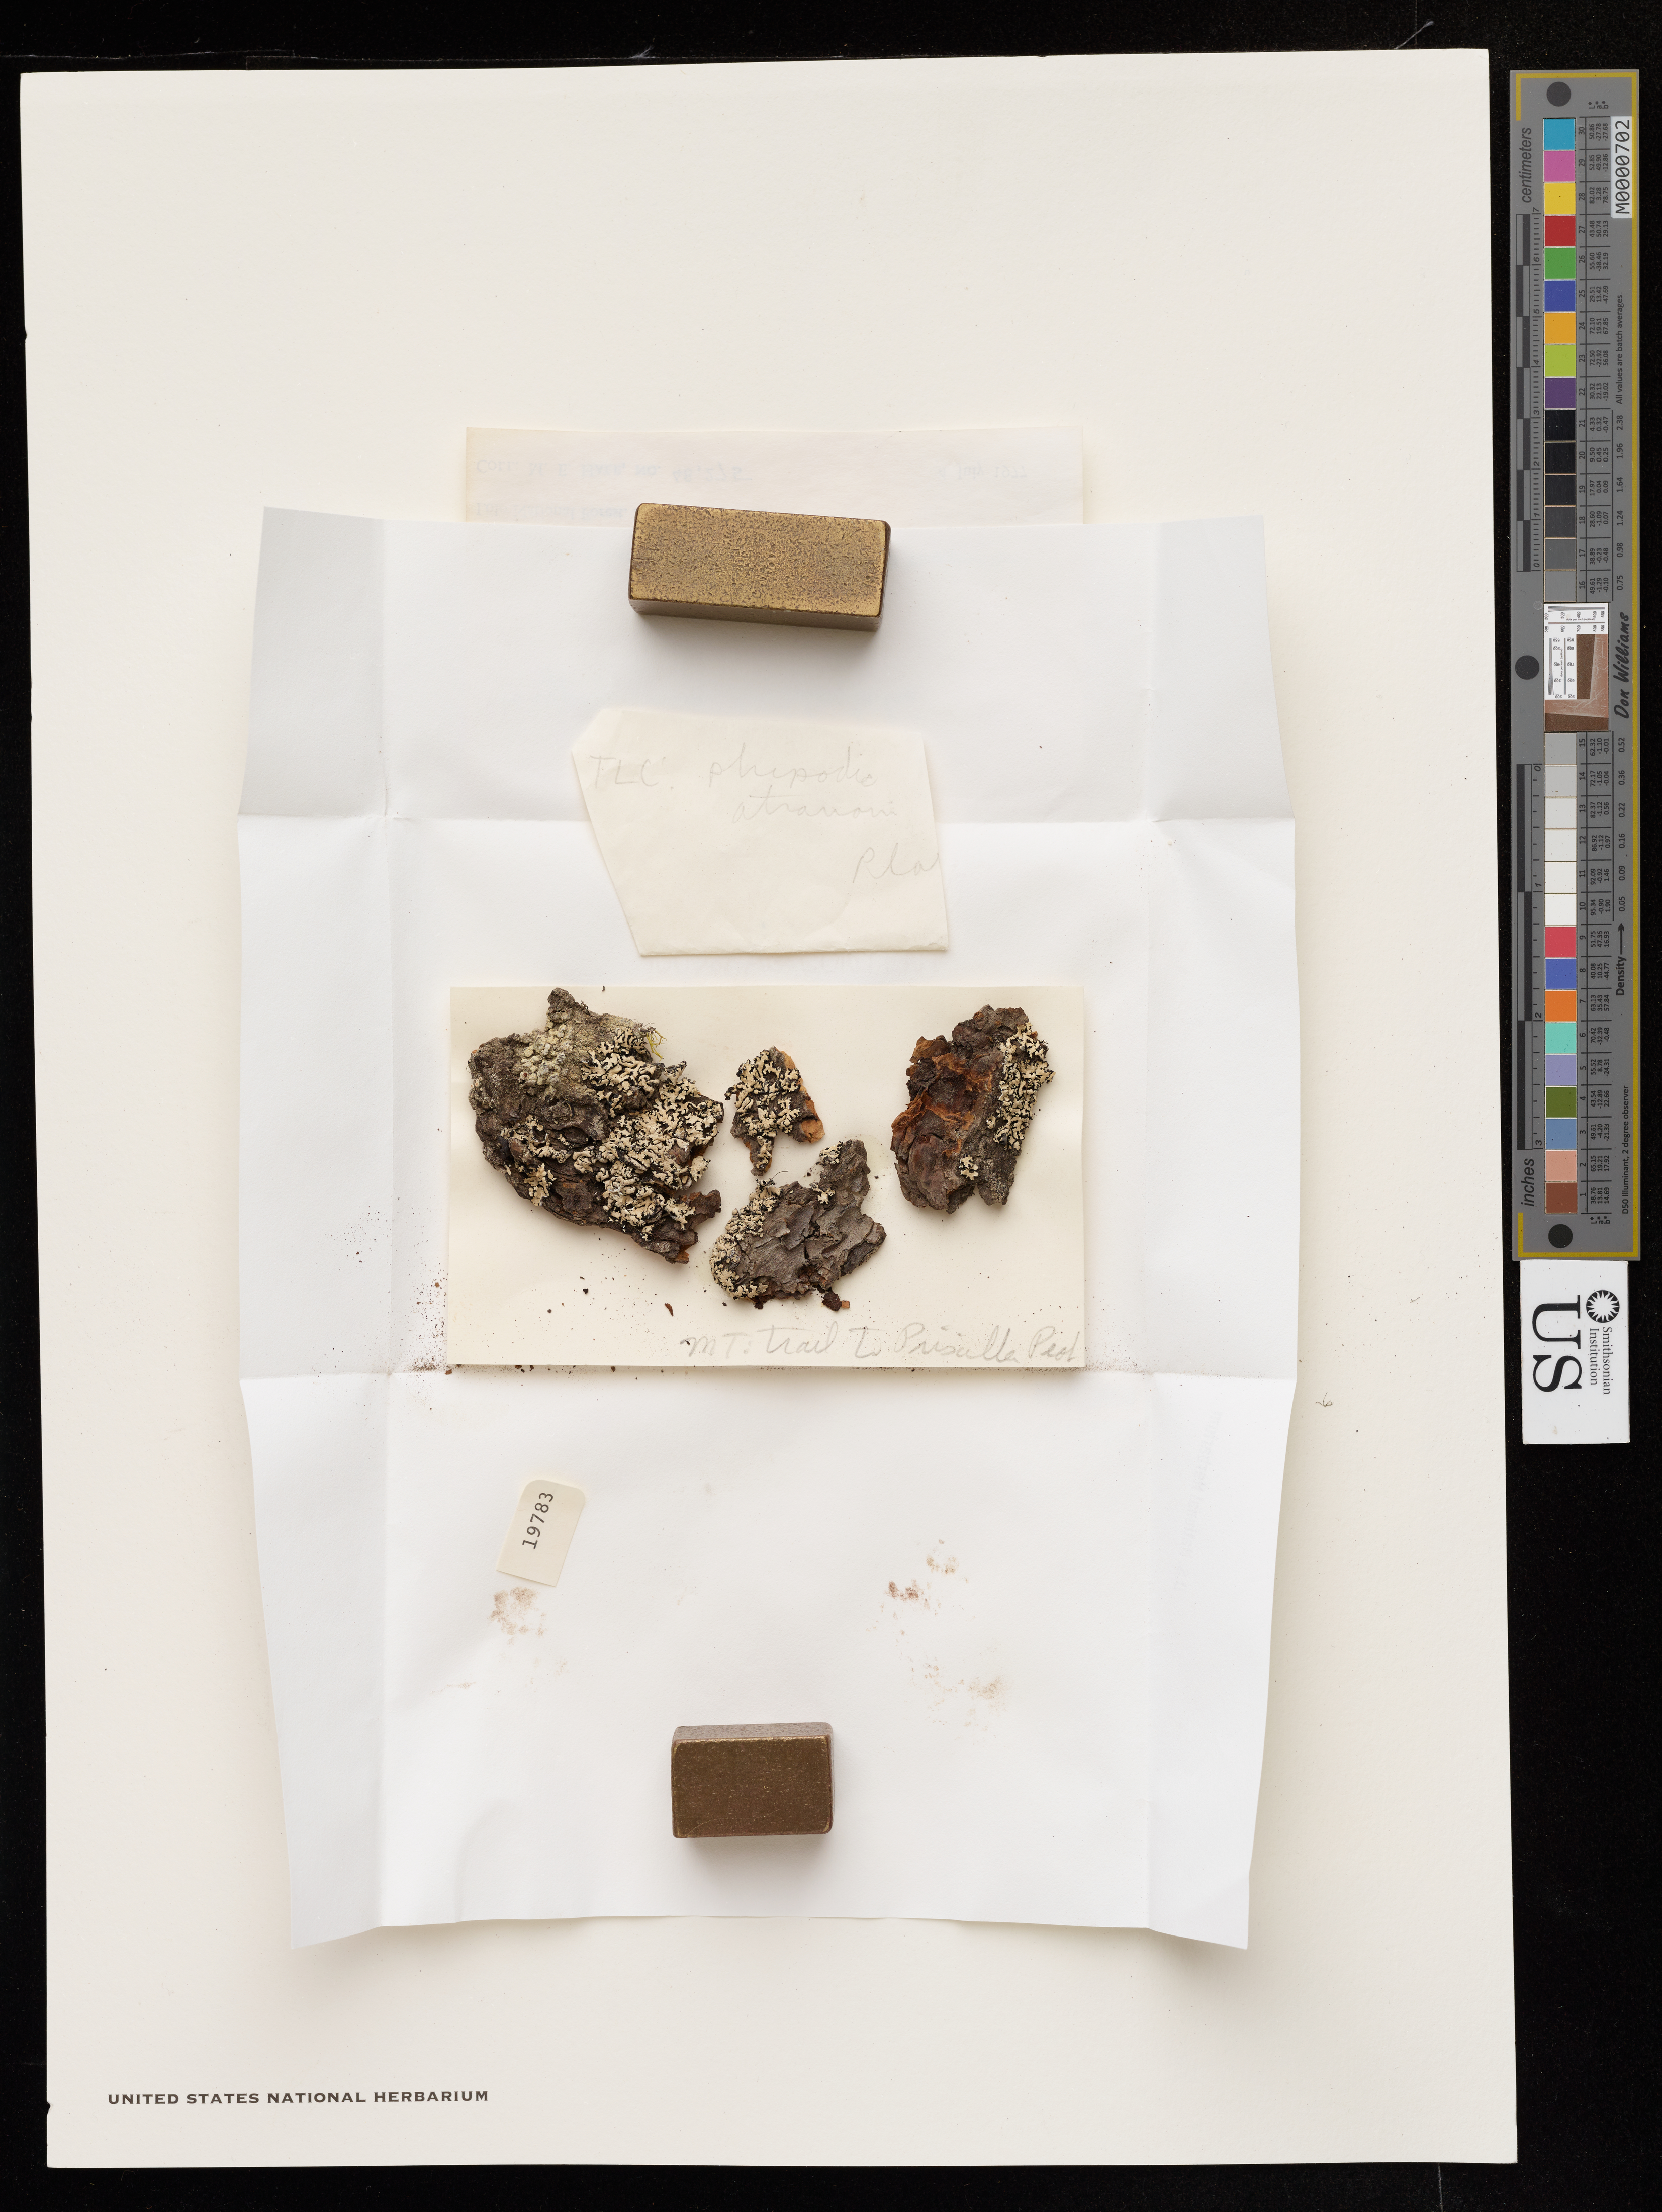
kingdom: Fungi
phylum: Ascomycota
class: Lecanoromycetes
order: Lecanorales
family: Parmeliaceae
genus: Hypogymnia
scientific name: Hypogymnia occidentalis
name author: L.H. Pike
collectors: M. Hale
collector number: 48275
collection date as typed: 04 Jul 1977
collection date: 1977-07-04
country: United States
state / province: Montana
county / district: Sanders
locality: Lolo nat. forest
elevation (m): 825